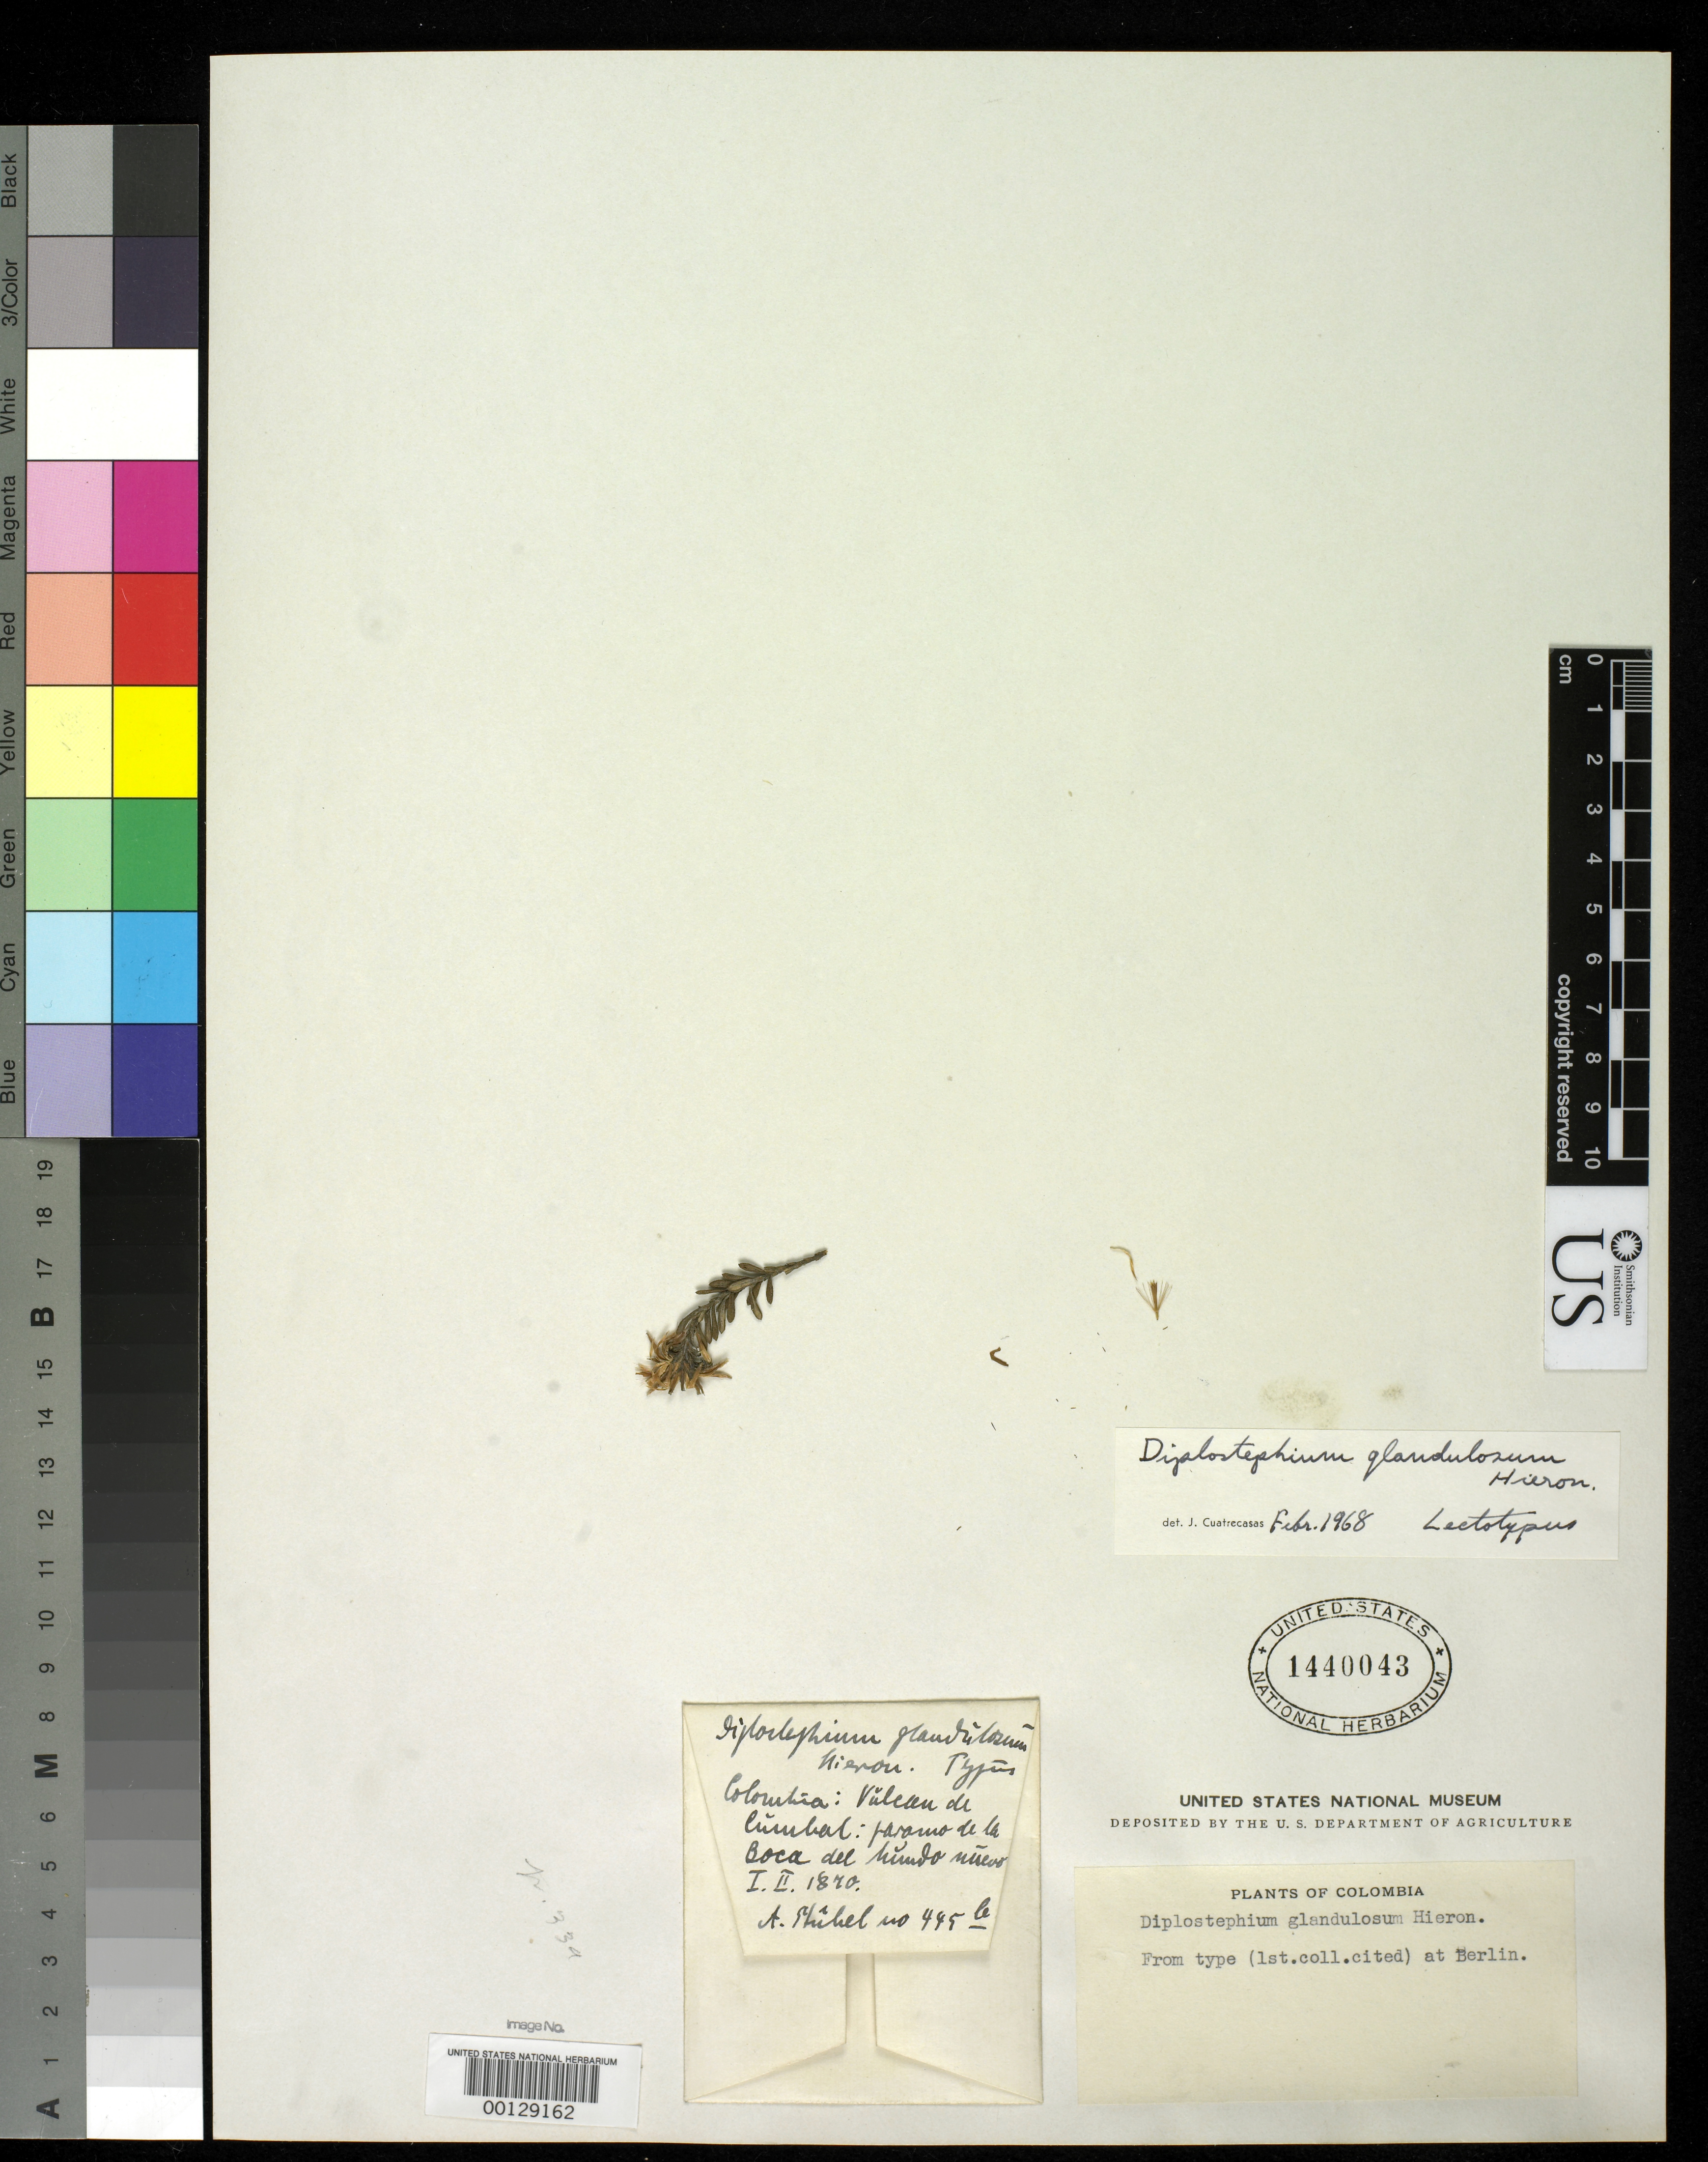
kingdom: Plantae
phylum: Tracheophyta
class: Magnoliopsida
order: Asterales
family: Asteraceae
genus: Diplostephium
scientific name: Diplostephium glandulosum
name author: Hieron.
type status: Lectotype; Isosyntype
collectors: A. Stübel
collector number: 445b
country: Colombia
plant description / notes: Fragmentary material of type specimen ex herb. Berlin. US specimen cited as lectotype by Vargas (2011) but neither attributing nor indicating a new lectotypification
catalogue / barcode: US 1440043